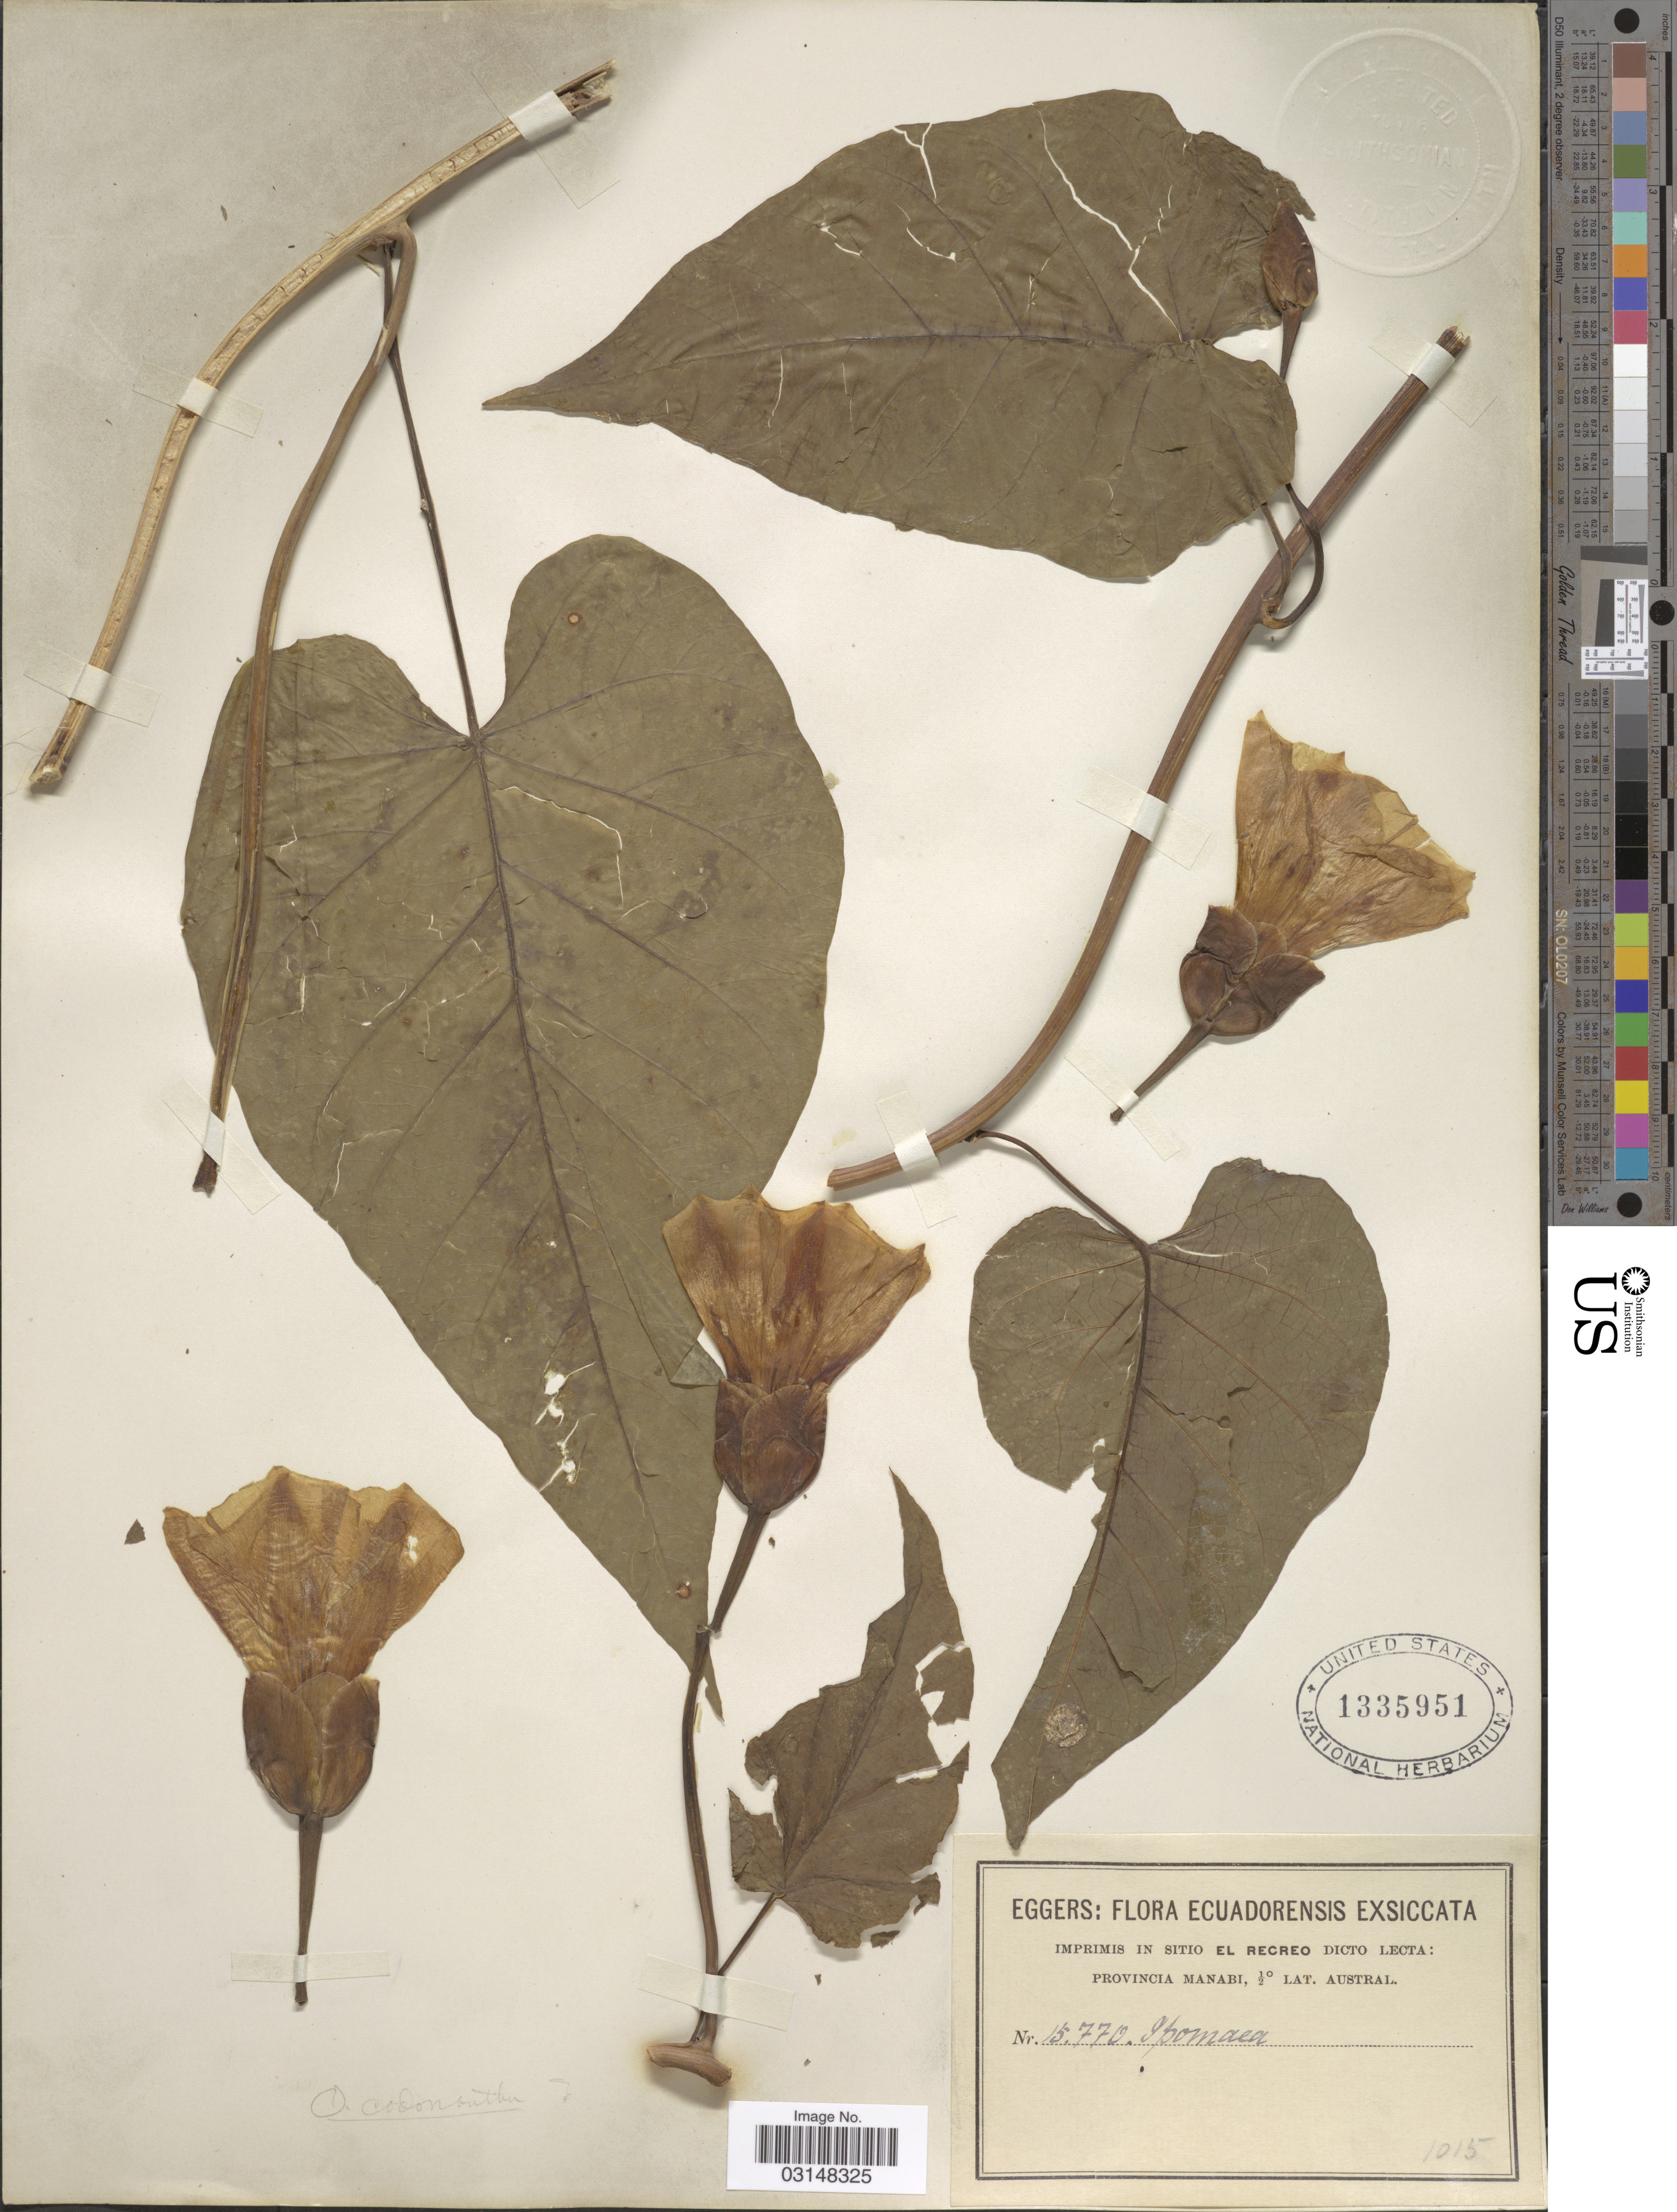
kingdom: Plantae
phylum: Tracheophyta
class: Magnoliopsida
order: Solanales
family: Convolvulaceae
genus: Operculina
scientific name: Operculina sp.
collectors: -. Eggers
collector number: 15770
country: Ecuador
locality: In sitio El Recreo, Provincia Manabi.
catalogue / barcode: US 1335951